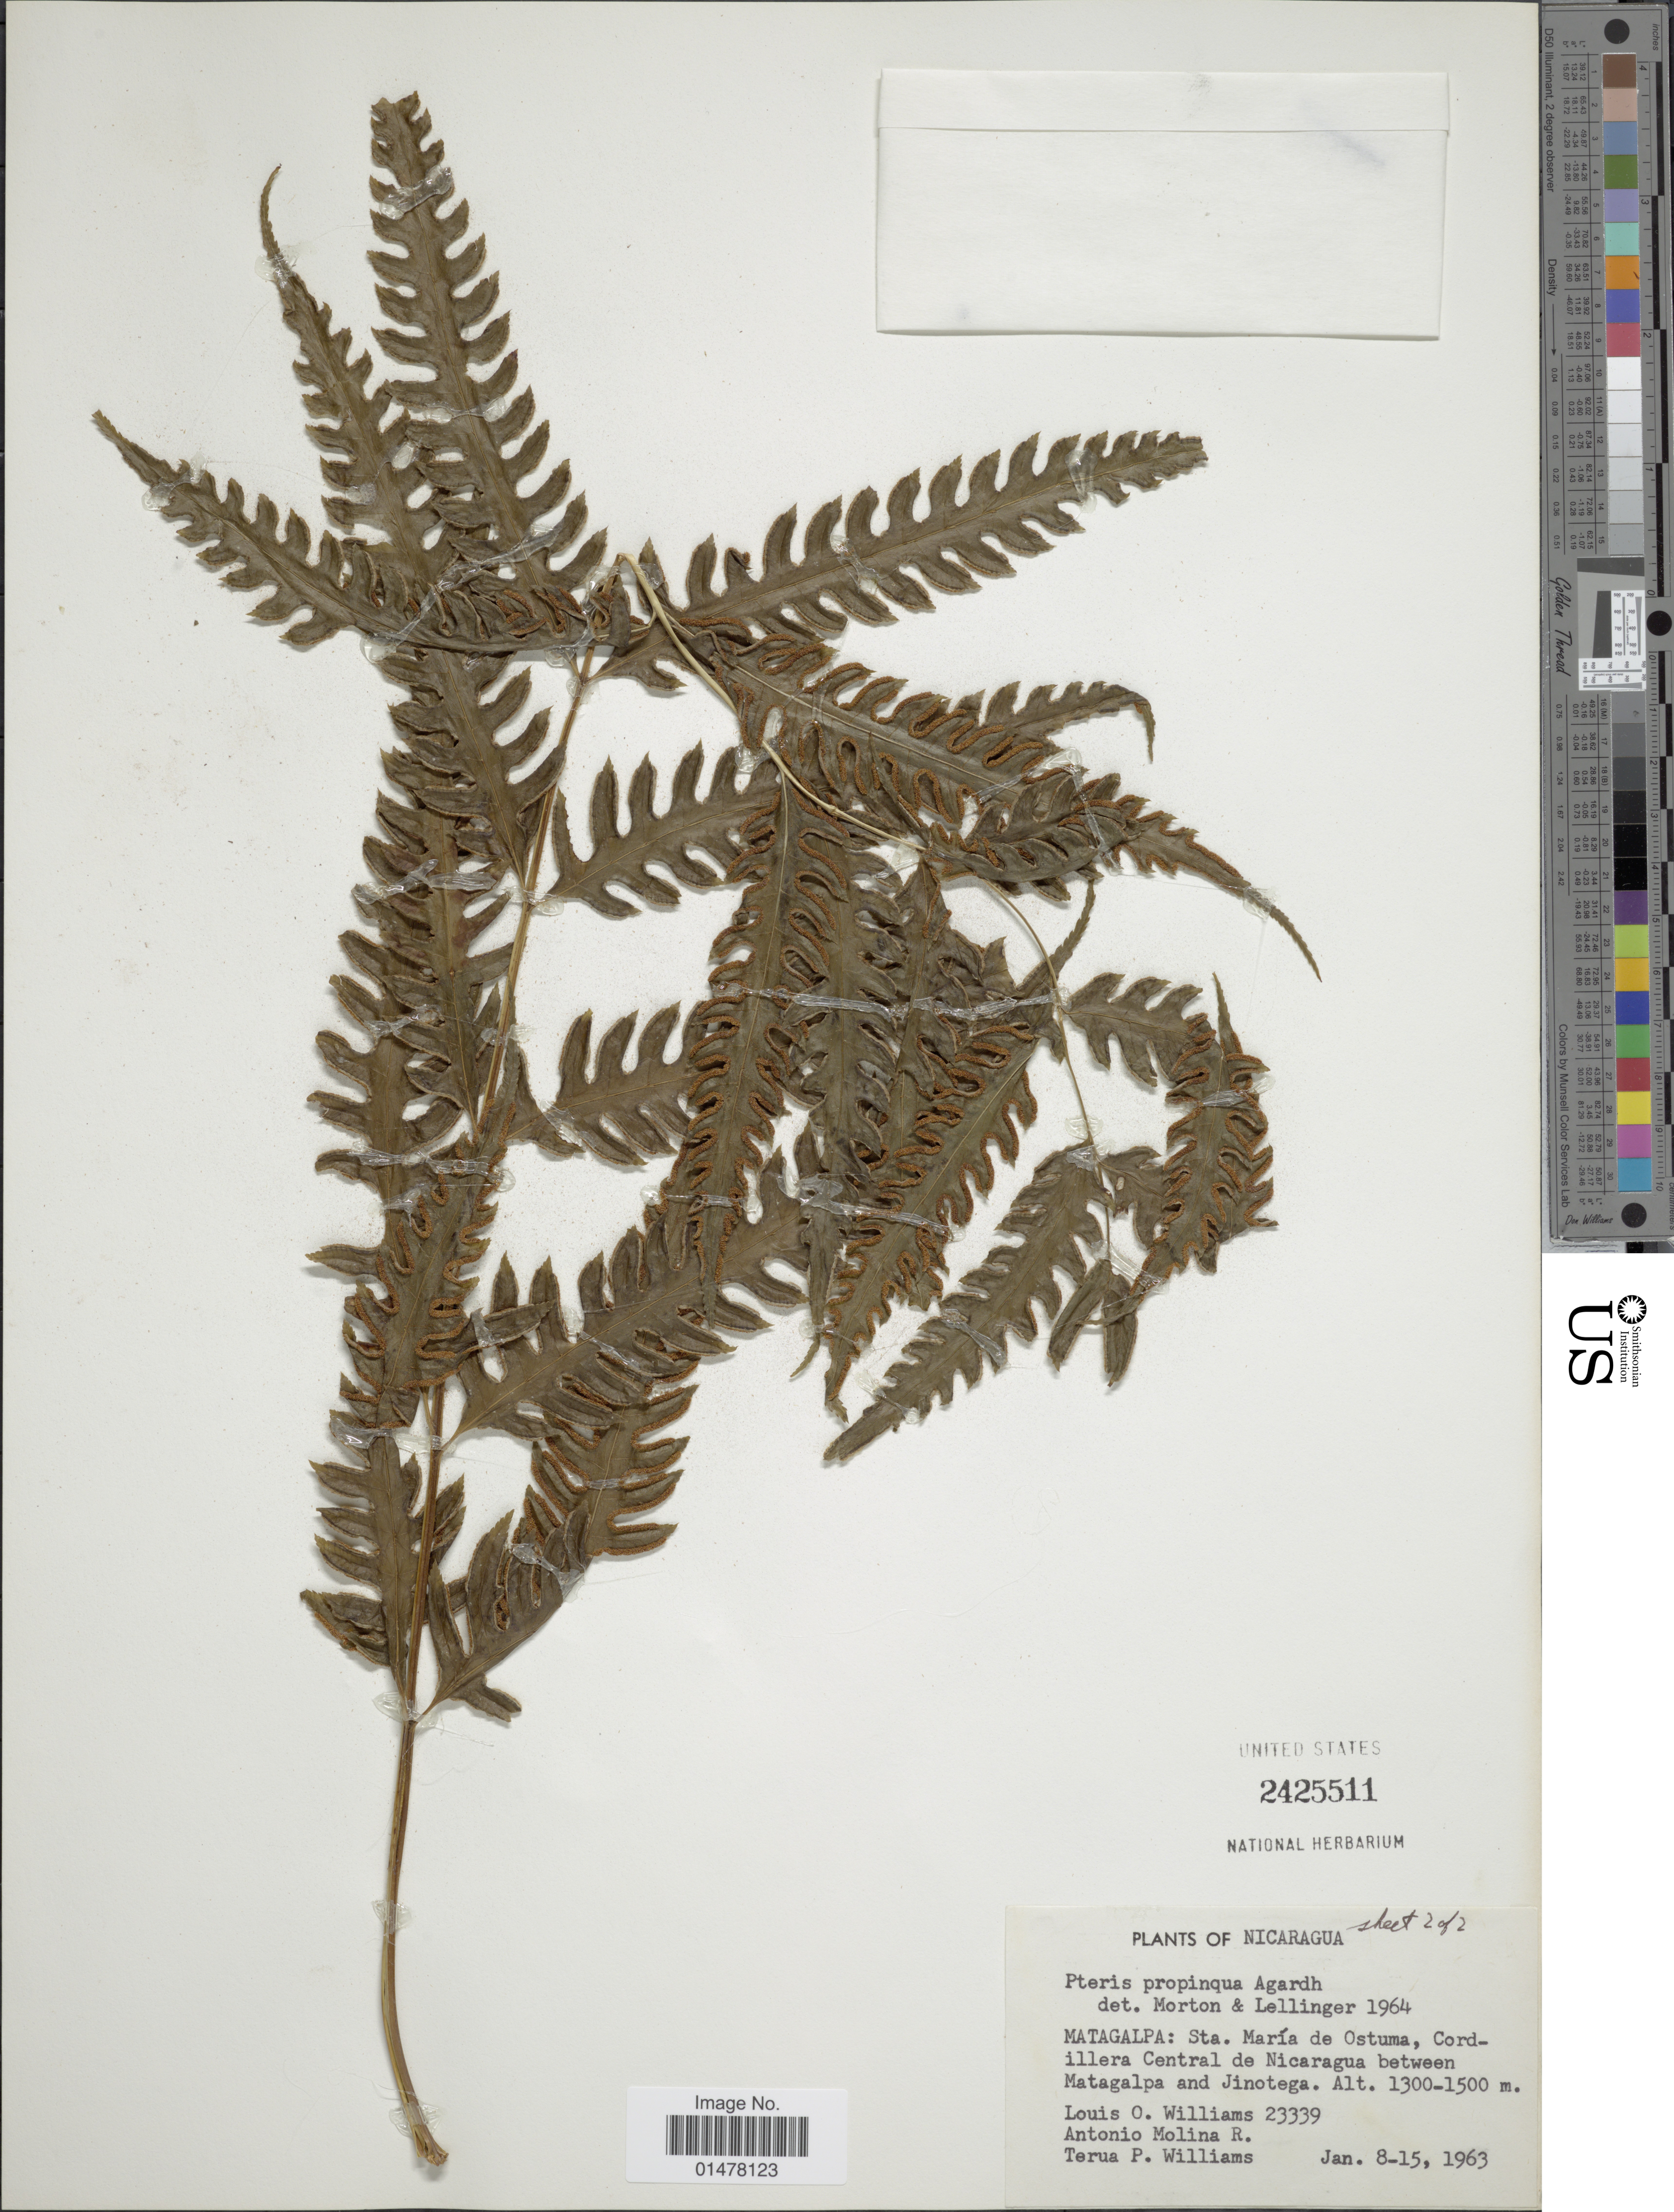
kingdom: Plantae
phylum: Tracheophyta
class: Polypodiopsida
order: Polypodiales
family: Pteridaceae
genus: Pteris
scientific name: Pteris propinqua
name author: J. Agardh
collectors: L. O. Williams, A. Molina R. & T. P. Williams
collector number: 23339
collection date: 1963-01-08/1963-01-15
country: Nicaragua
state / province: Matagalpa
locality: Plants of Nicaragua, Matagalpa: Sta. Maria de Ostuma, Cordillera de Nicaragua between Matagalpa and Jinotega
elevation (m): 1300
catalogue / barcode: US 2425511